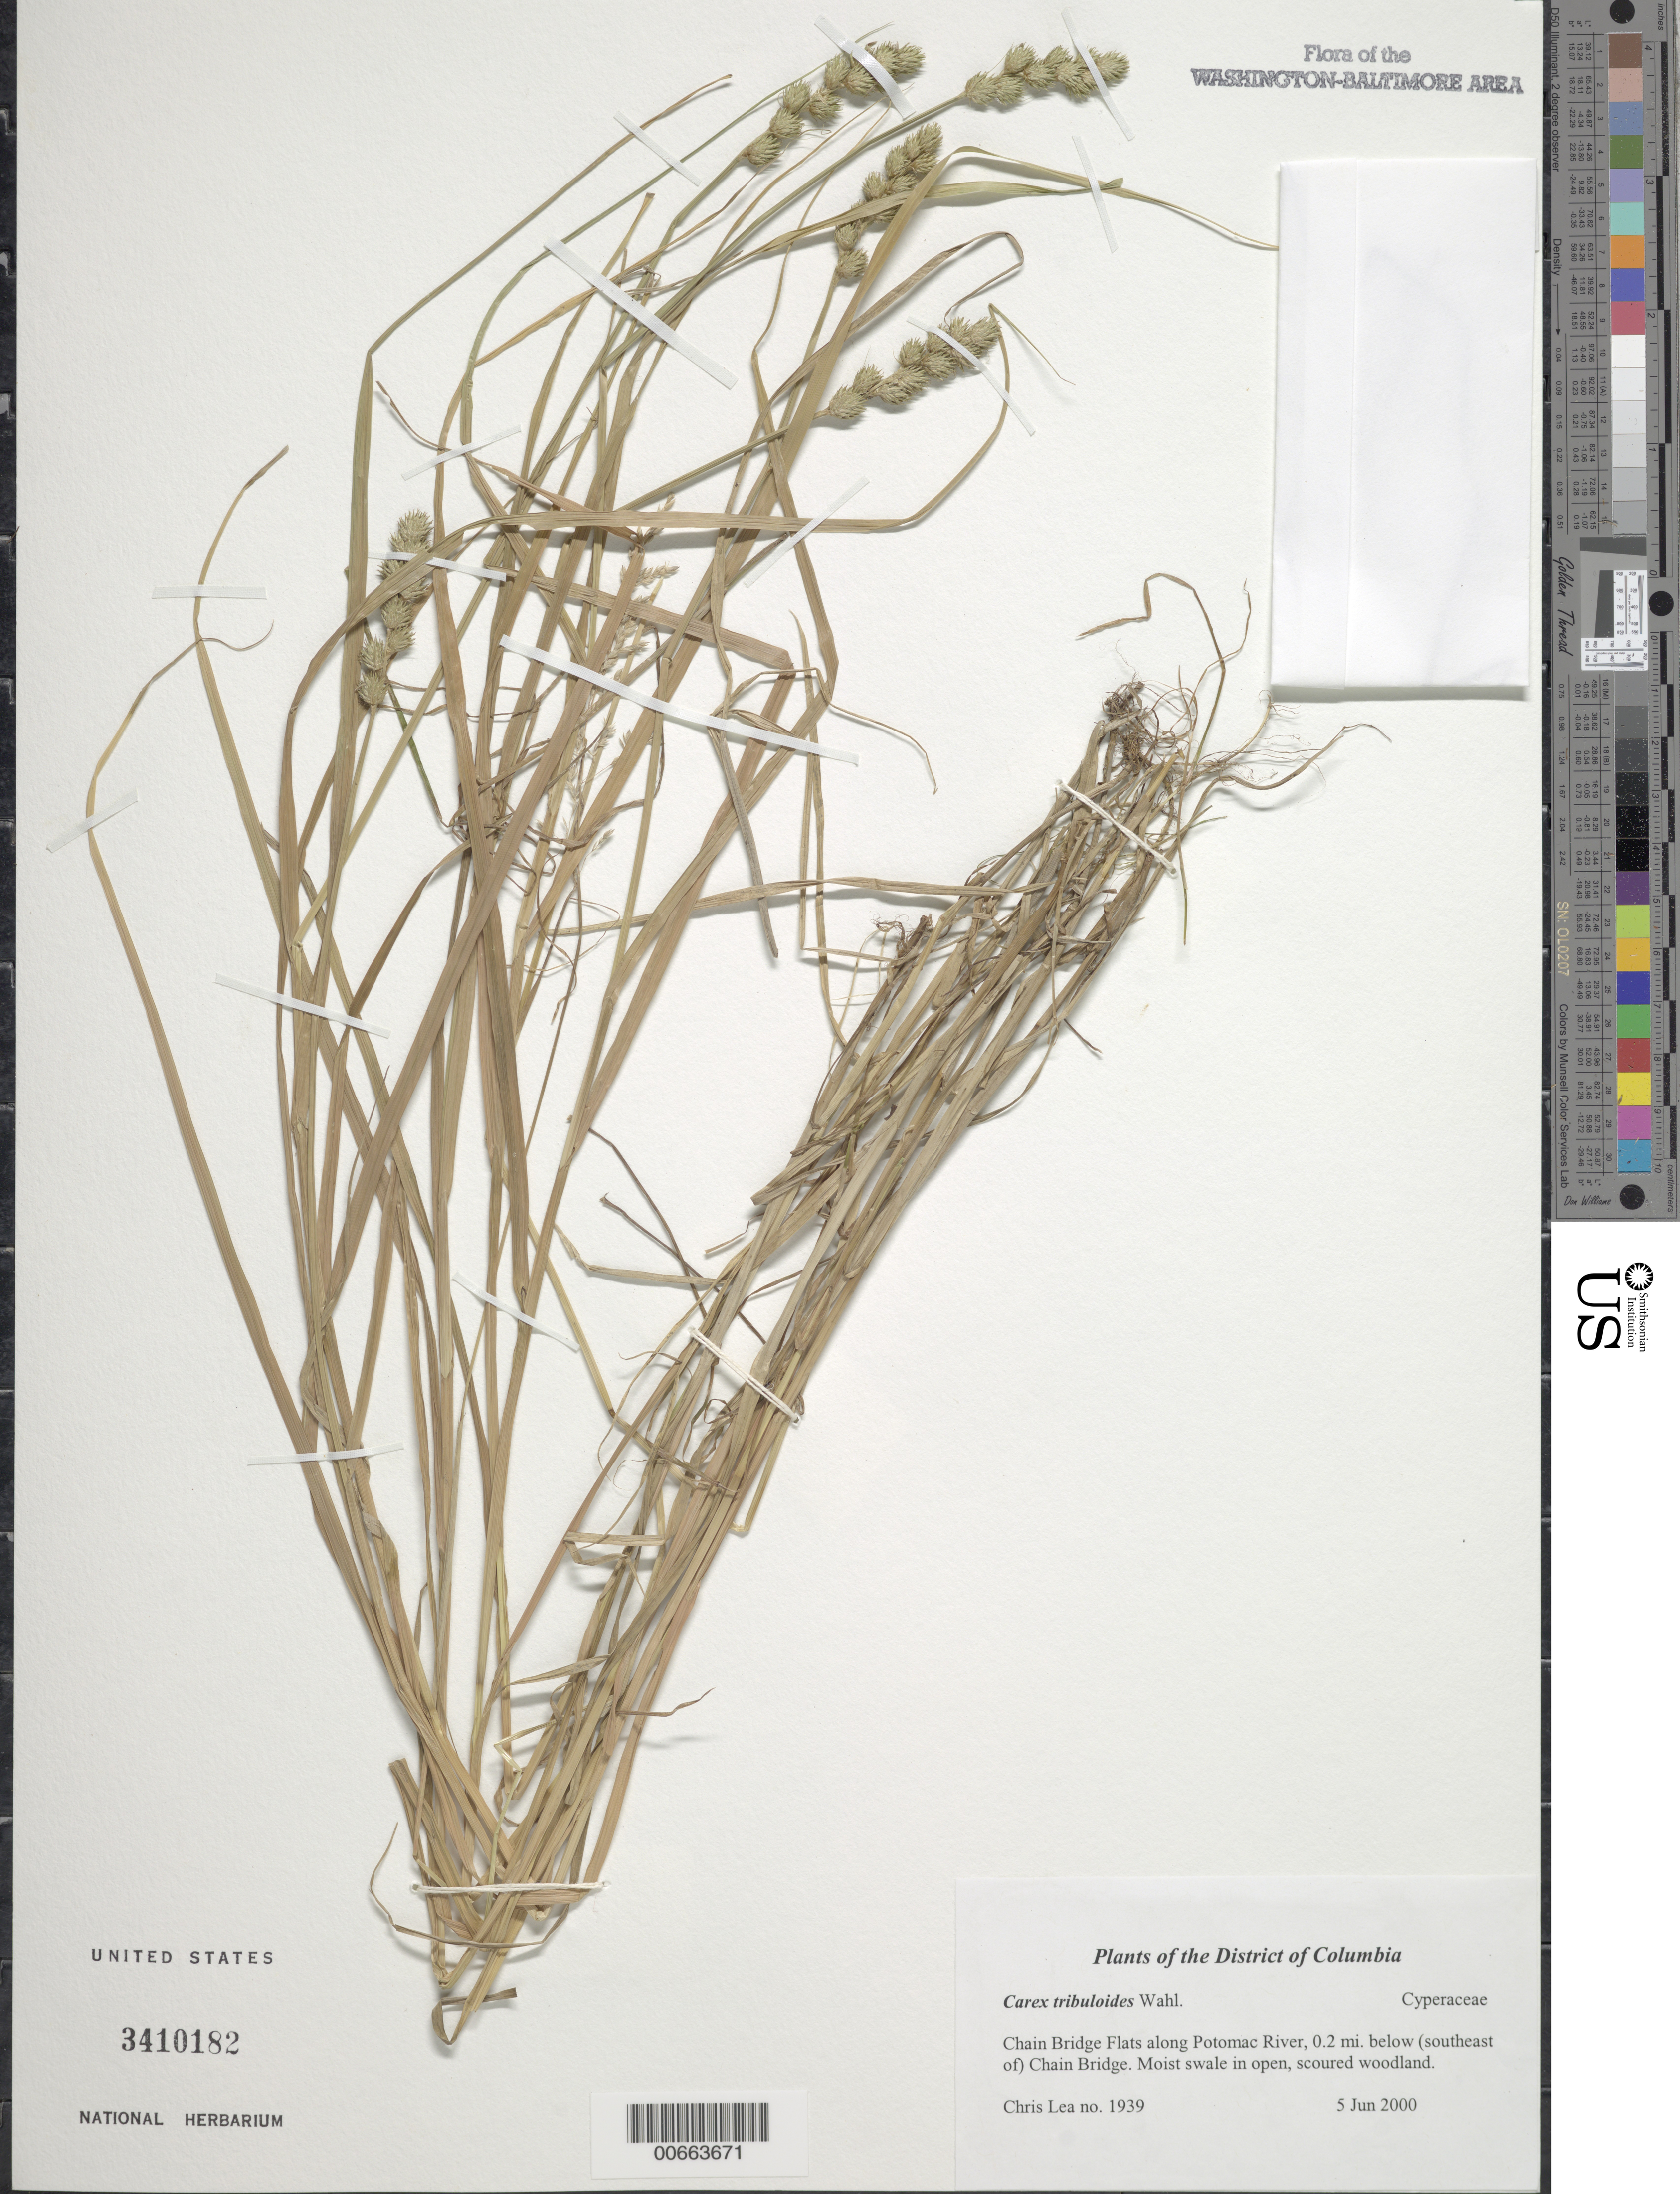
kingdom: Plantae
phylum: Tracheophyta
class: Liliopsida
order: Poales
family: Cyperaceae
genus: Carex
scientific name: Carex tribuloides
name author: Wahlenb.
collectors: C. Lea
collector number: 1939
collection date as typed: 05 Jun 2000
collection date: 2000-06-05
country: United States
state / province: Maryland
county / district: Montgomery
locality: Chain Bridge Flats along Potomac River, 0.2 mi. below (southeast of ) Chain Bridge.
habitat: Moist swale in open, scoured woodland.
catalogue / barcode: US 3410182